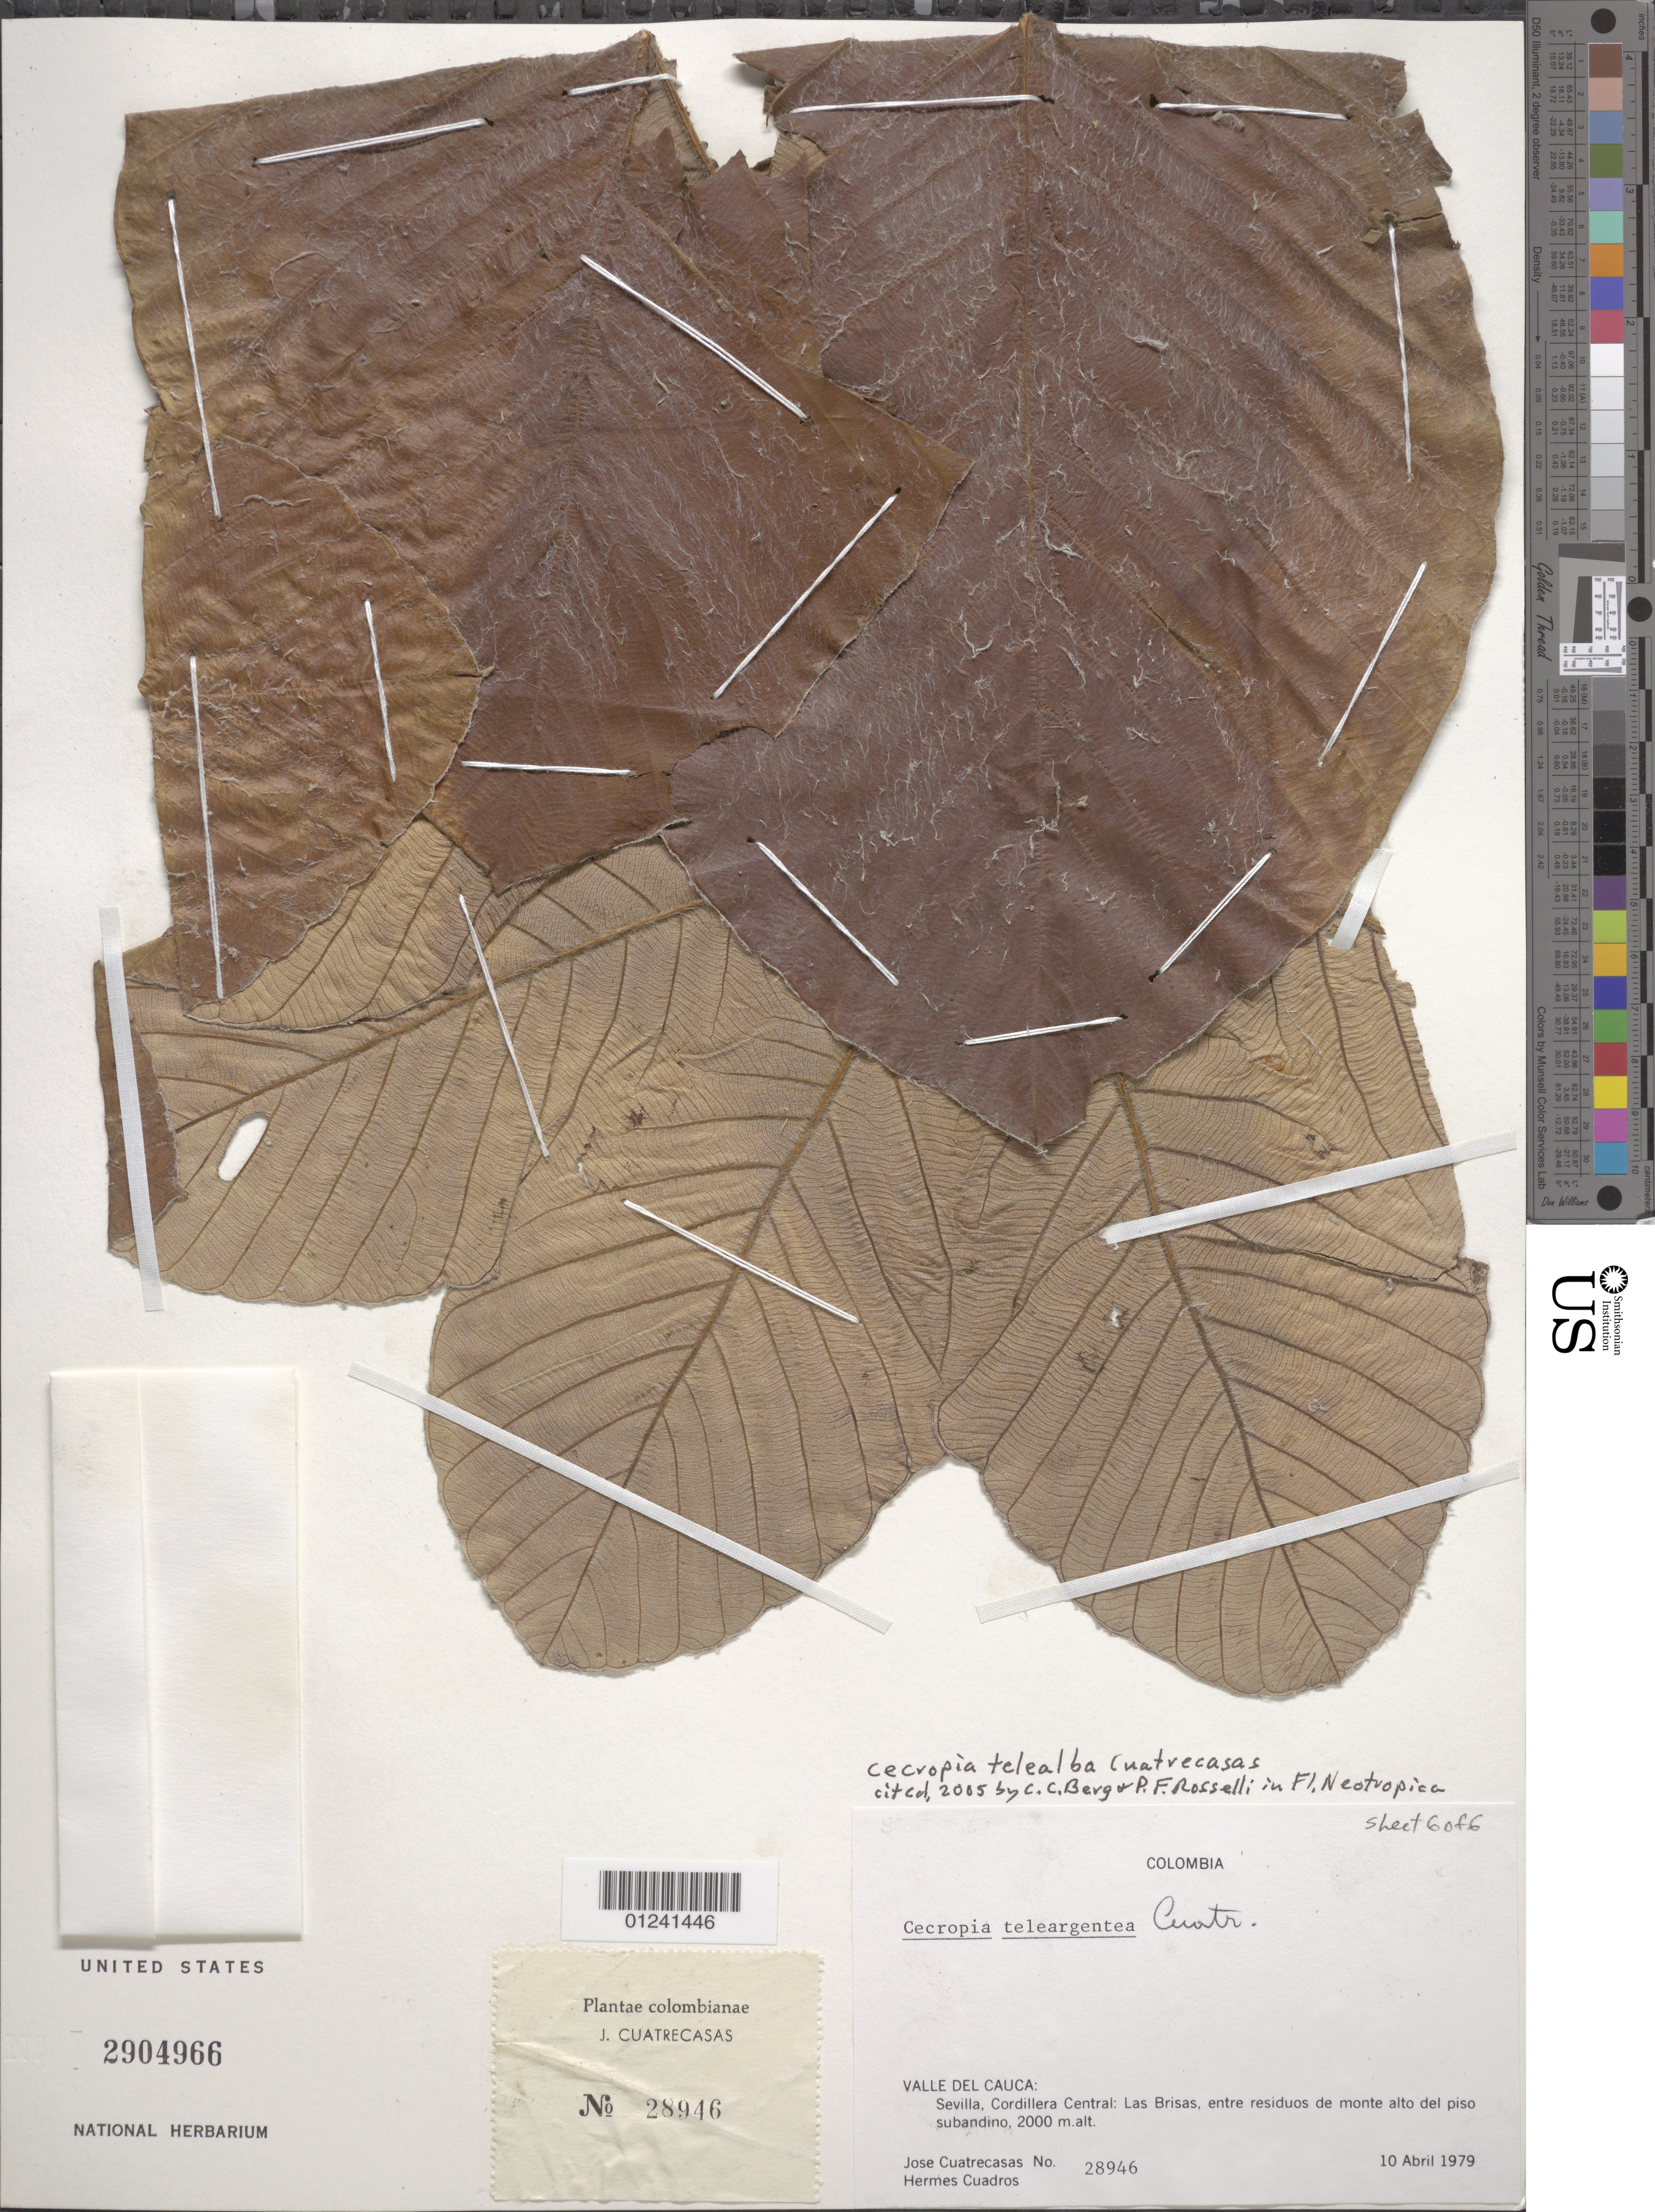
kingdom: Plantae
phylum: Tracheophyta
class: Magnoliopsida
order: Rosales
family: Urticaceae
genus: Cecropia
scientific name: Cecropia telealba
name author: Cuatrec.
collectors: J. Cuatrecasas & H. Cuadros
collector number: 28946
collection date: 1979-04-10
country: Colombia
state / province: Valle del Cauca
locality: Sevilla, Cordillera Central: Las Brisas, entre residuos de monte alto del piso subandino.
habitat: Entre residuos de monte alto del piso subandino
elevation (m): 2000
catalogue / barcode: US 2904966